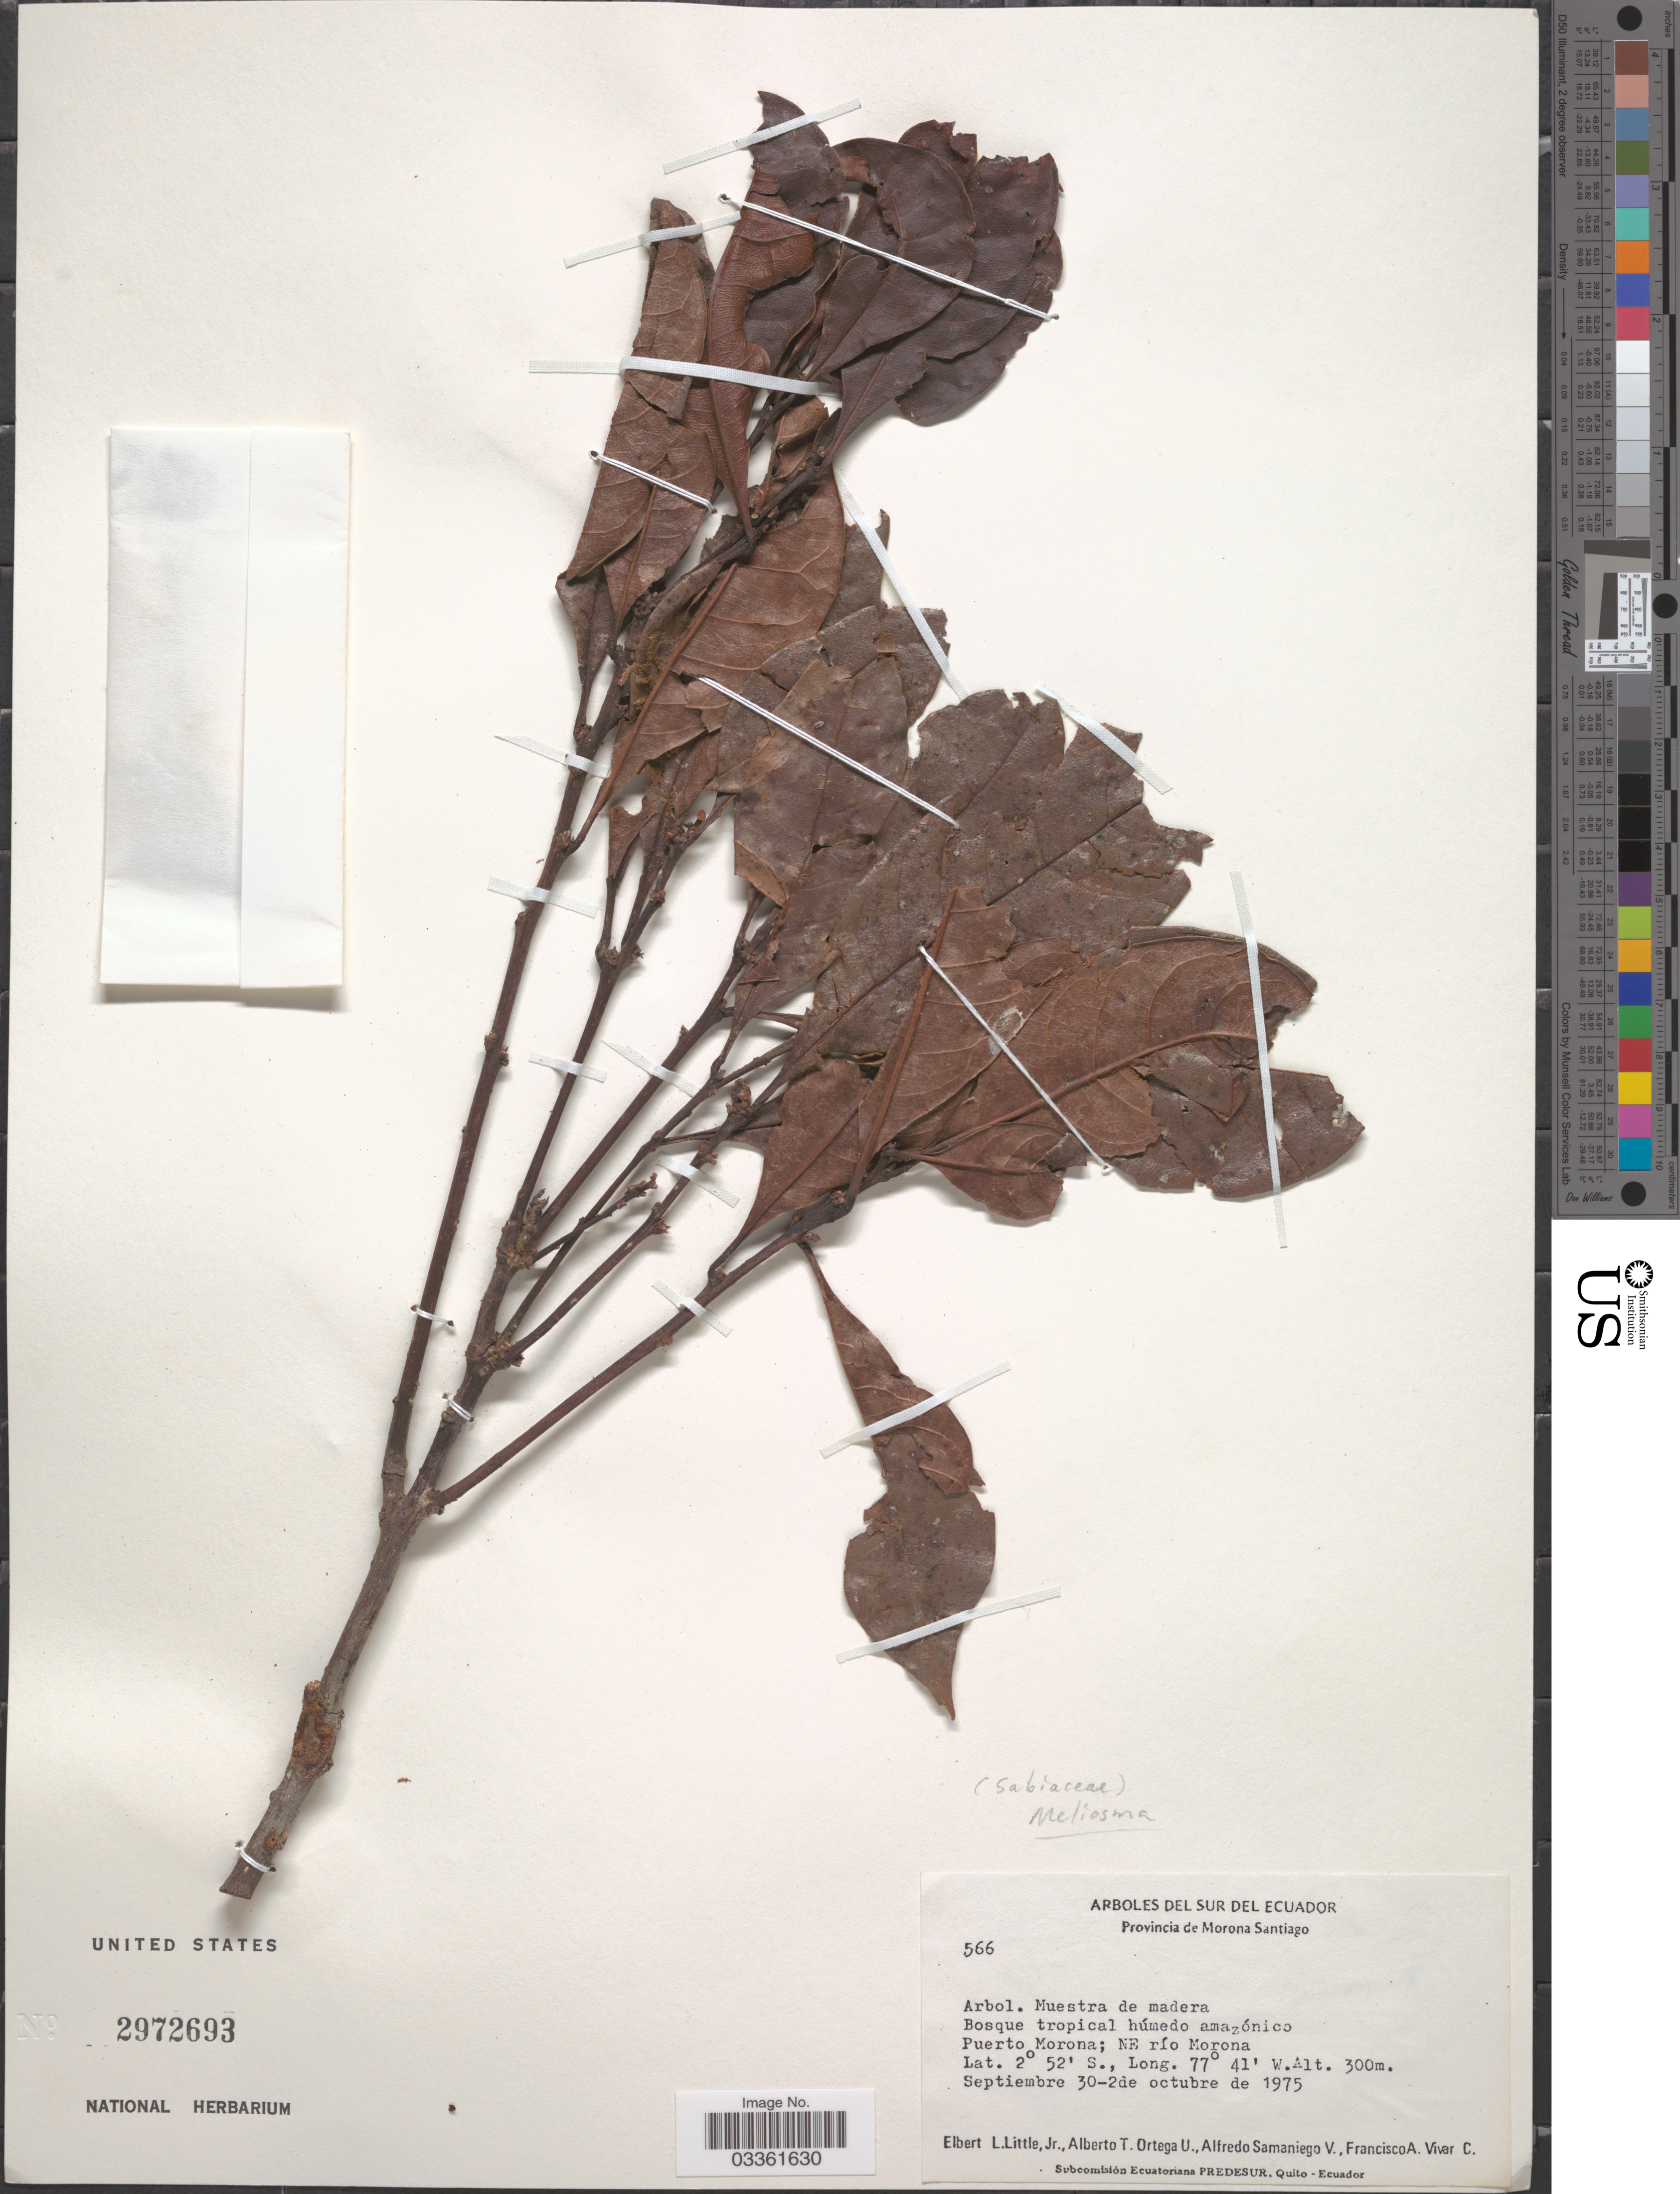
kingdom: Plantae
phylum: Tracheophyta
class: Magnoliopsida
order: Proteales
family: Sabiaceae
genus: Meliosma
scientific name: Meliosma sp.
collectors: E. L. Little, A. T. Ortega U., A. V. Samaniego & F. A. Vivar C.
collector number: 566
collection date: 1975-09-30/1975-10-02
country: Ecuador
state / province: Morona-Santiago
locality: Sur del Ecuador. Puerto Morona; NE río Morona.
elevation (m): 300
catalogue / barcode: US 2972693